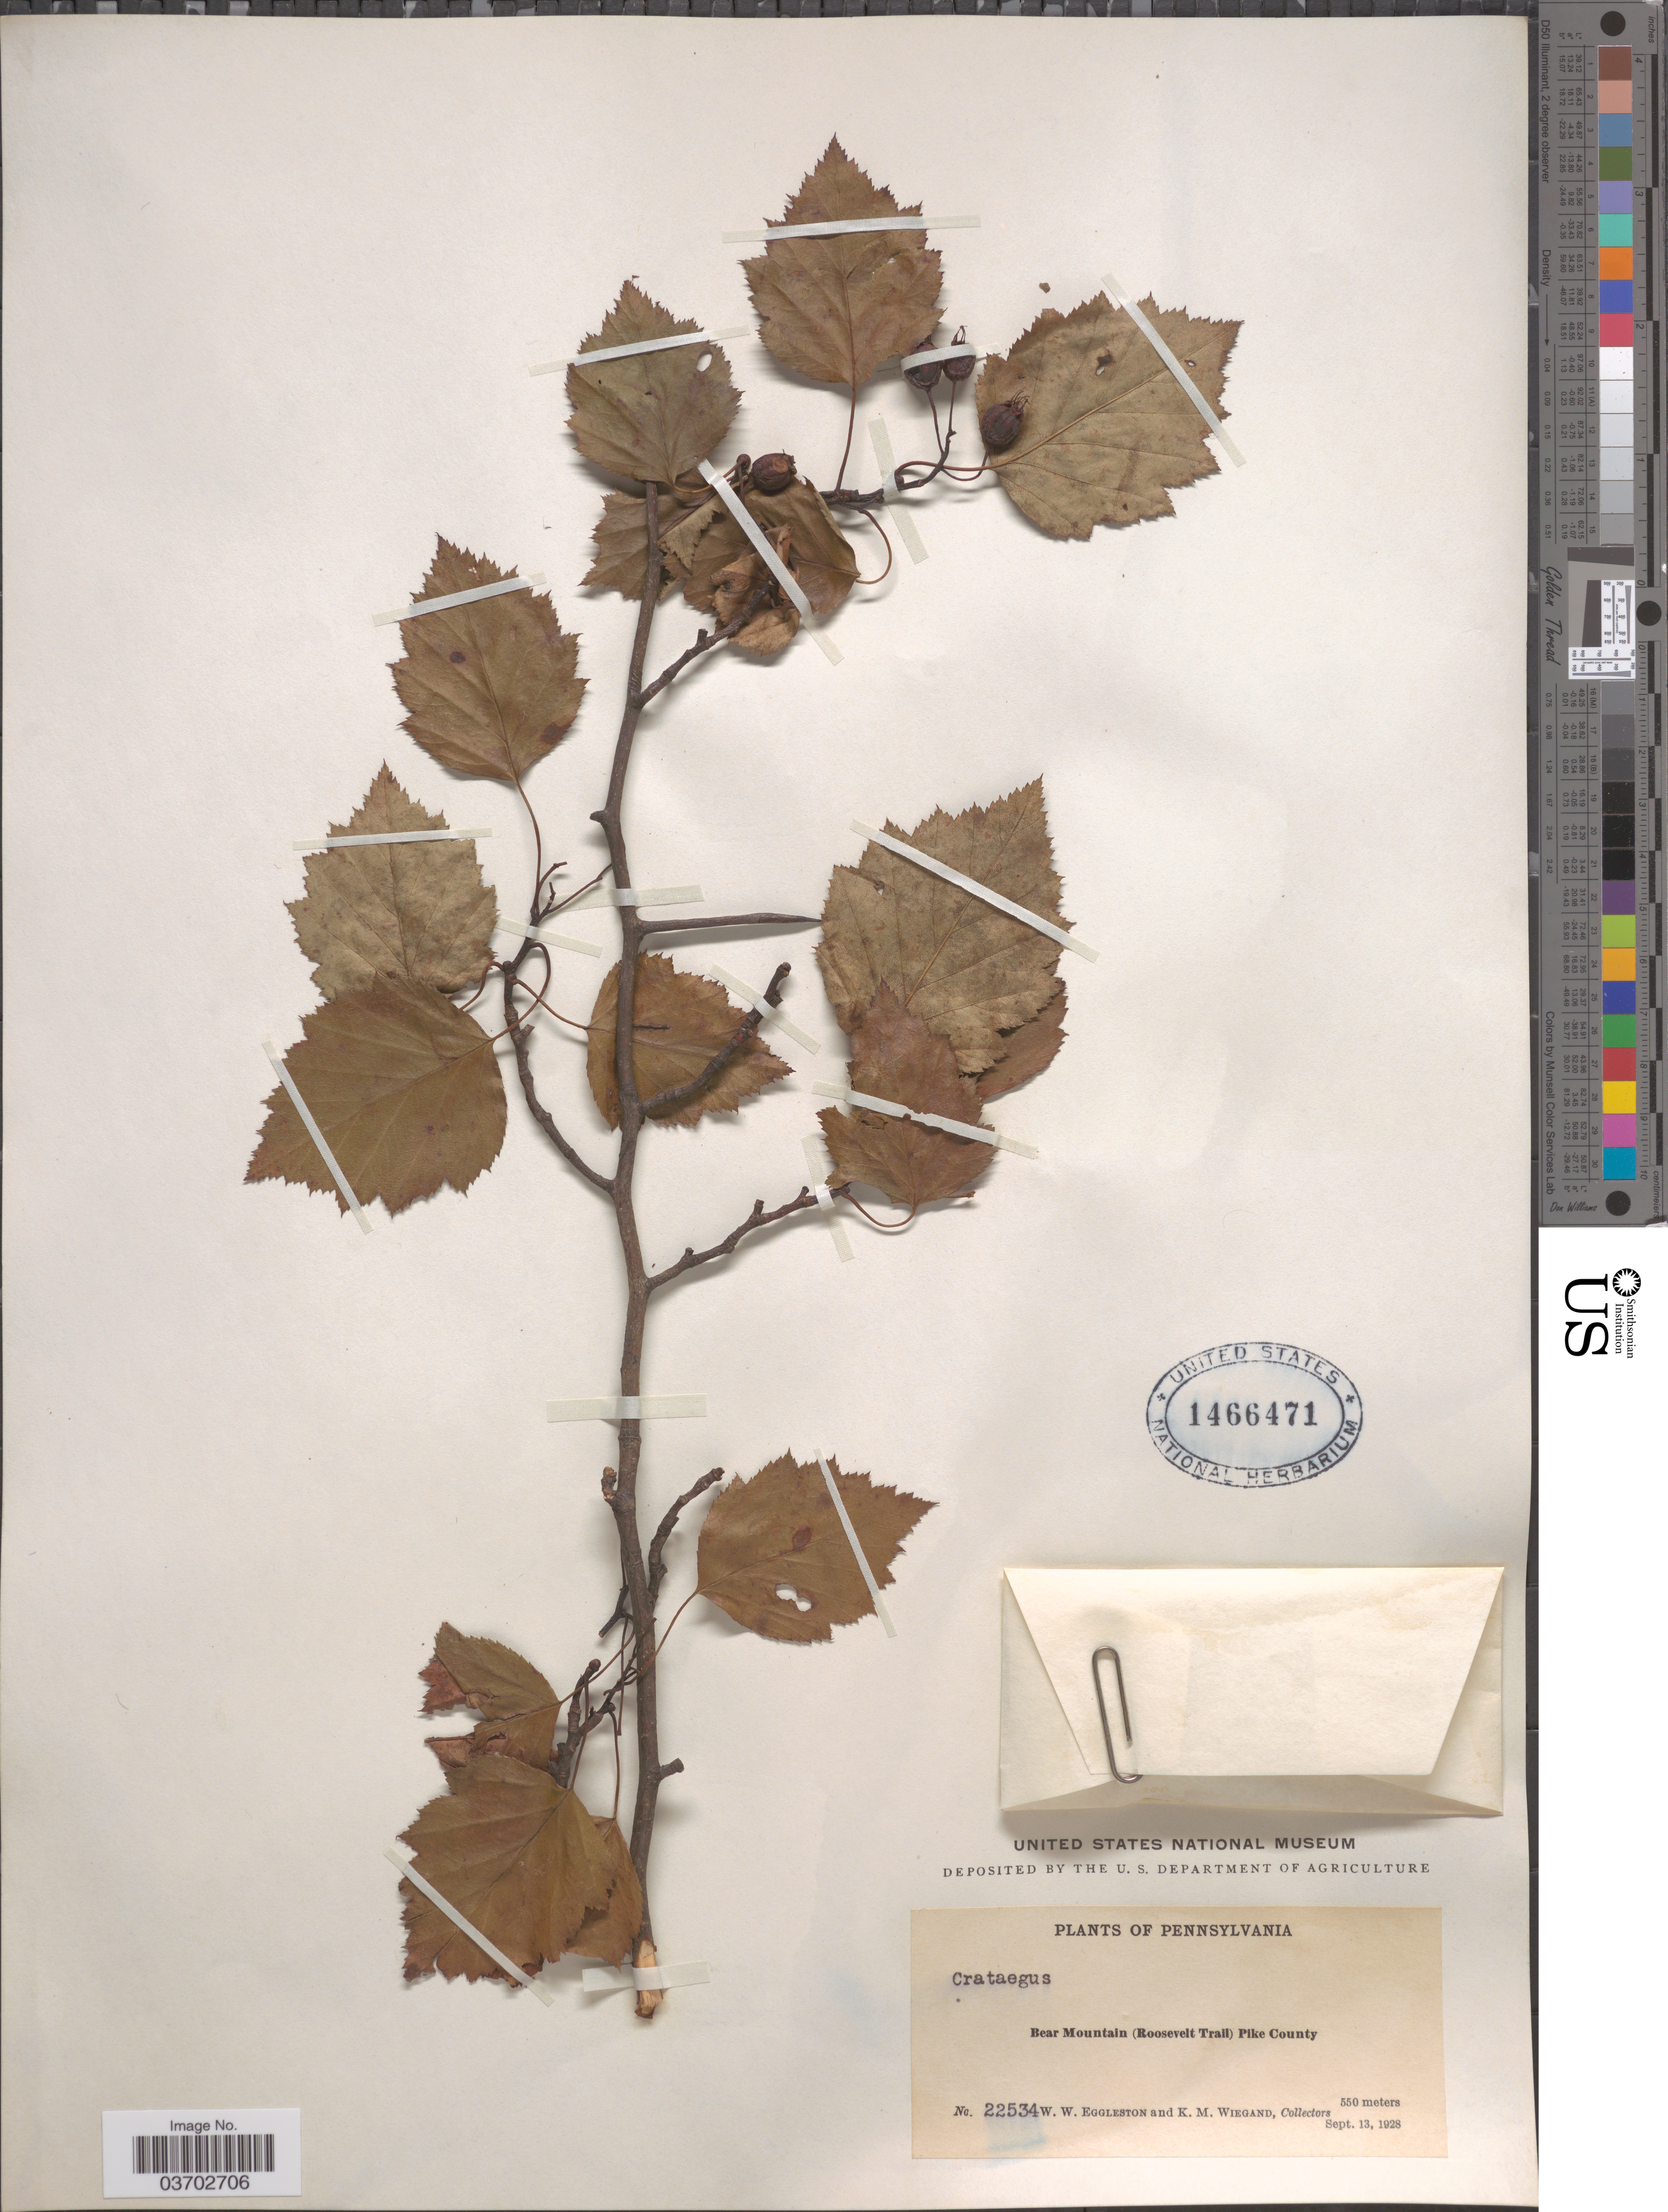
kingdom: Plantae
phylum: Tracheophyta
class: Magnoliopsida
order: Rosales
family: Rosaceae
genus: Crataegus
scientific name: Crataegus sp.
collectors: W. W. Eggleston & K. M. Wiegand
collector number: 22534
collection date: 1928-09-13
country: United States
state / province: Pennsylvania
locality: Bear Mountain (Roosevelt Trail) Pike County.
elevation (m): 550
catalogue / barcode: US 1466471